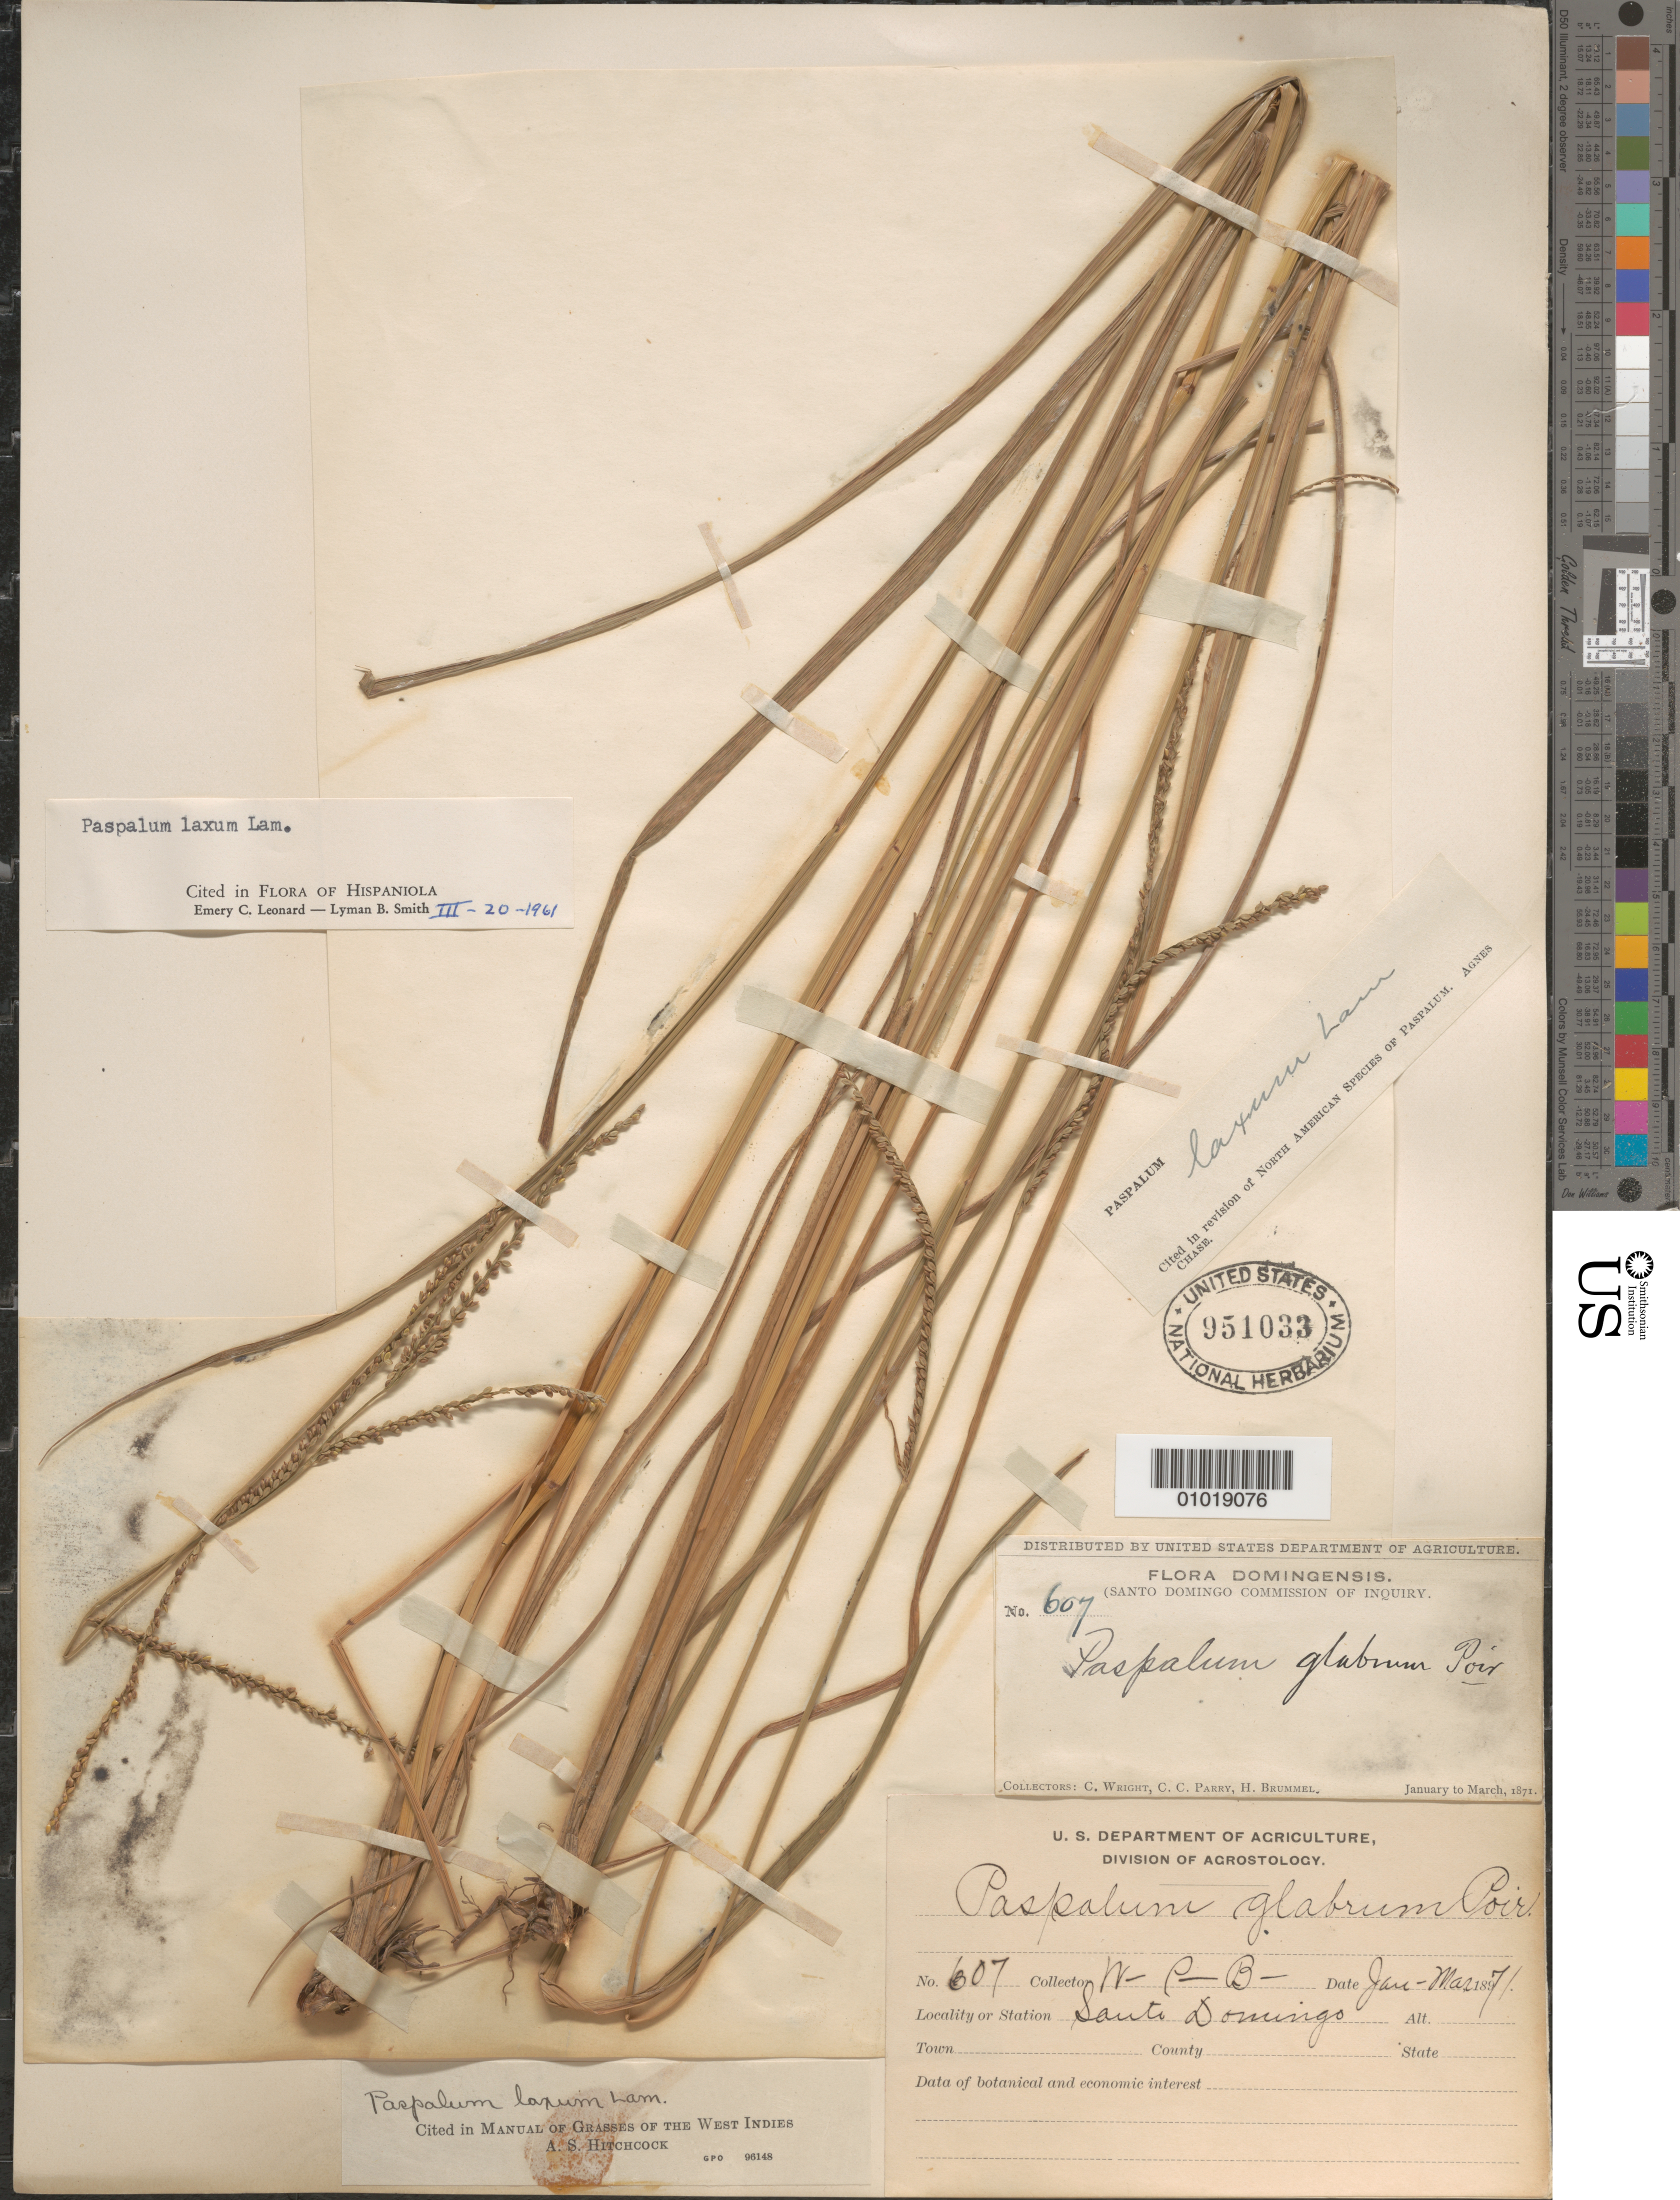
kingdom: Plantae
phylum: Tracheophyta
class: Liliopsida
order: Poales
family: Poaceae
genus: Paspalum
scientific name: Paspalum laxum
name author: Lam.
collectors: Wright, --, C. C. Parry & H. Brummel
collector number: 607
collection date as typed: Jan 1871 to -- Mar 1871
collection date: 1871-01/1871-03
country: Dominican Republic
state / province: Distrito Nacional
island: Hispaniola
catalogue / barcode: US 951033